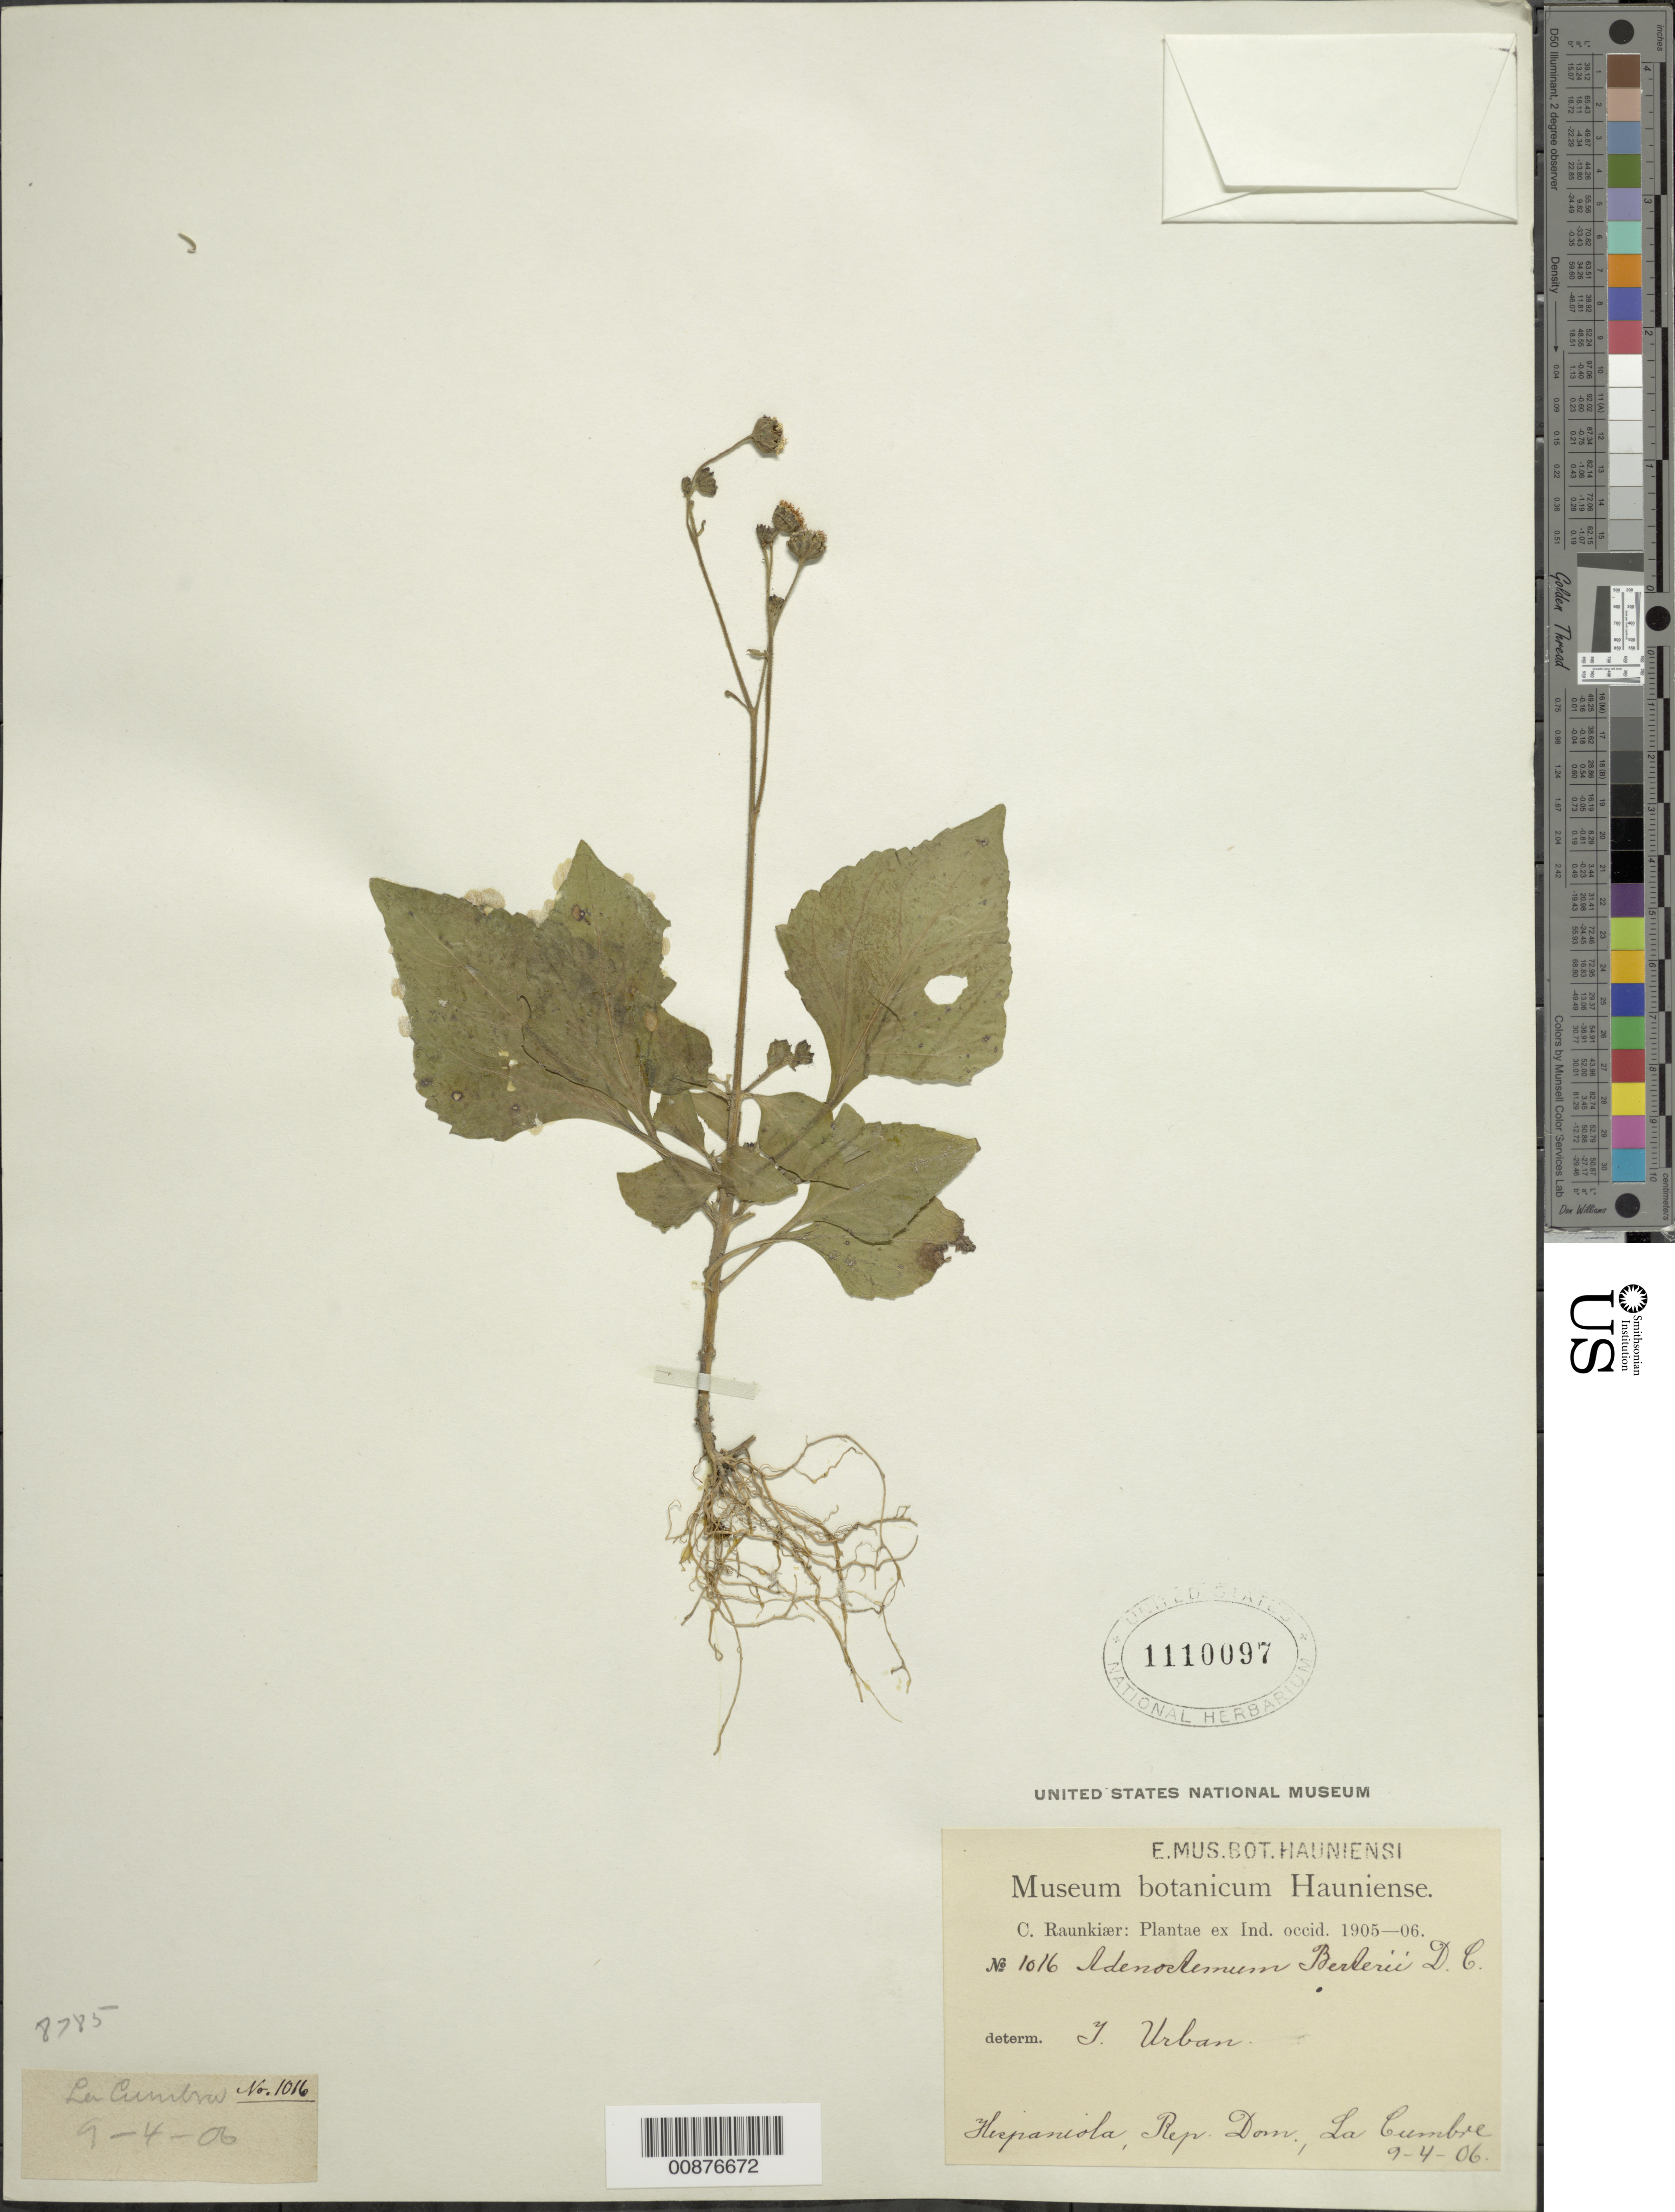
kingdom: Plantae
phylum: Tracheophyta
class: Magnoliopsida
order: Asterales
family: Asteraceae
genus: Adenostemma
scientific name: Adenostemma berteroi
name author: DC.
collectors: C. C. Raunkiaer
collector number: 1016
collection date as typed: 09 Apr 1906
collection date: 1906-04-09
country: Dominican Republic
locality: La Cumbre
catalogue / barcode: US 1110097